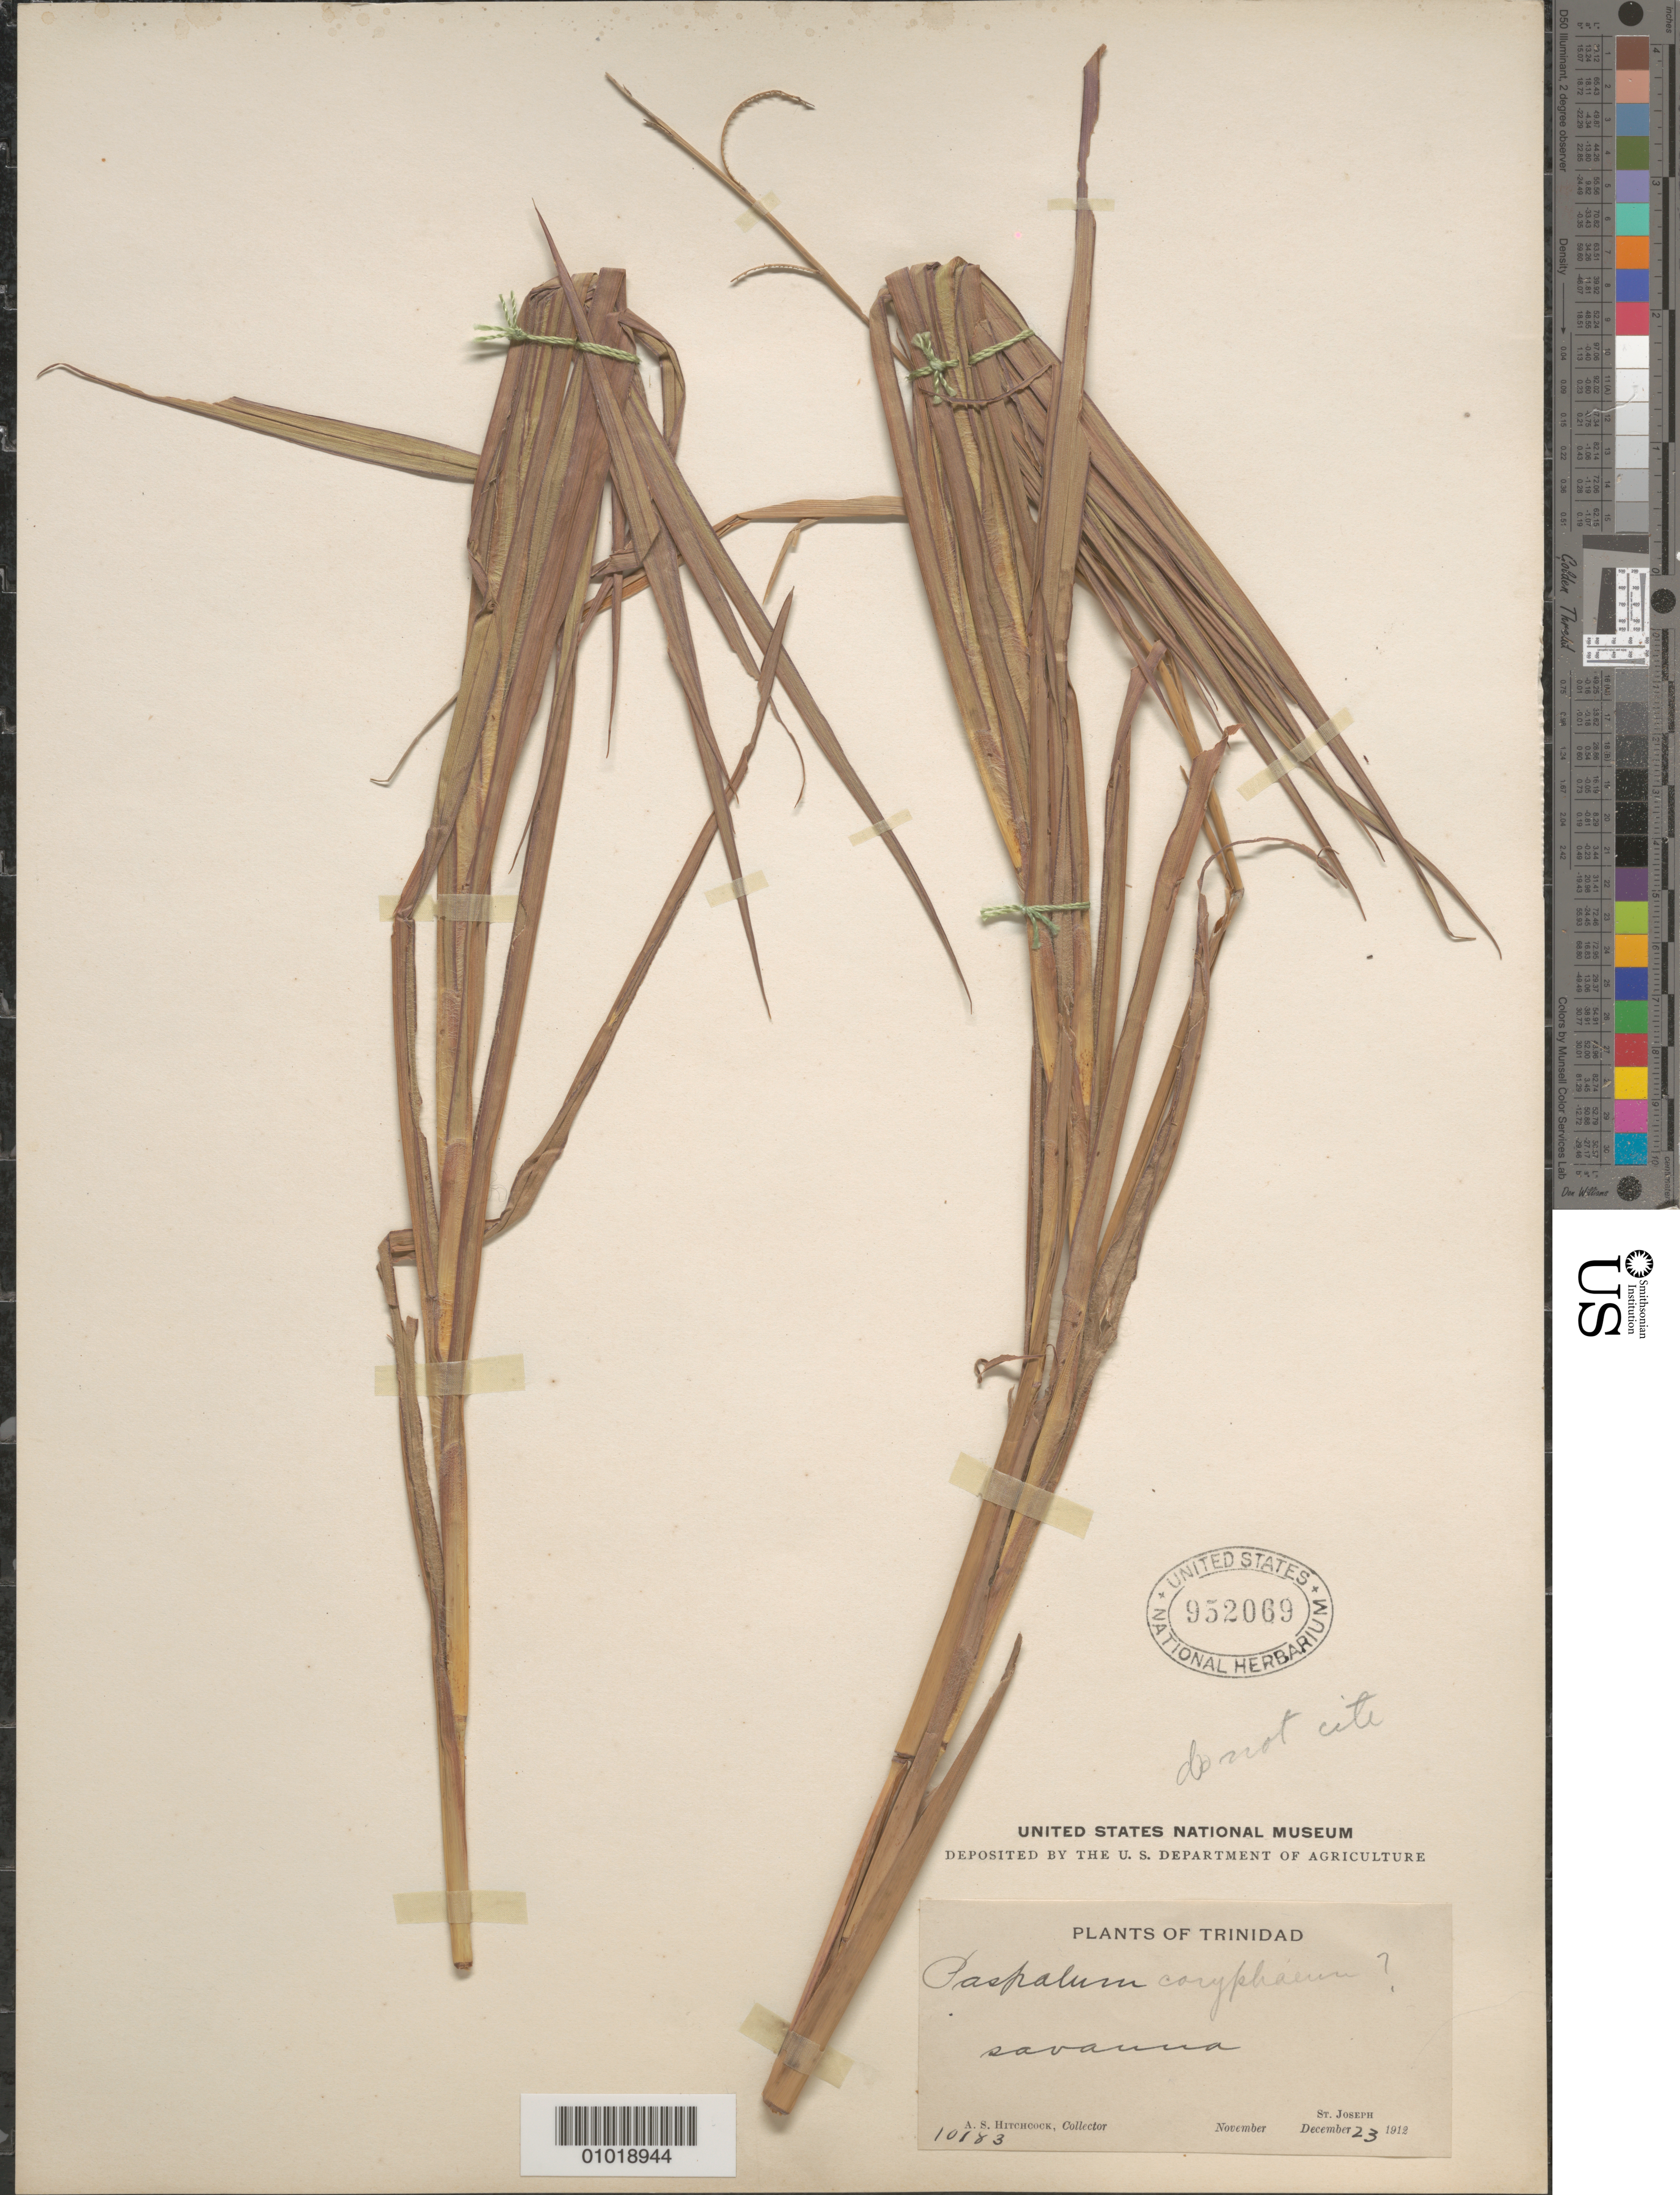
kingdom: Plantae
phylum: Tracheophyta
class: Liliopsida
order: Poales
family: Poaceae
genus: Paspalum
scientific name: Paspalum coryphaeum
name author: Trin.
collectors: A. S. Hitchcock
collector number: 10183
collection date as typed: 23 Dec 1912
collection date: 1912-12-23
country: Trinidad and Tobago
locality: St. Joseph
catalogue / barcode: US 952069